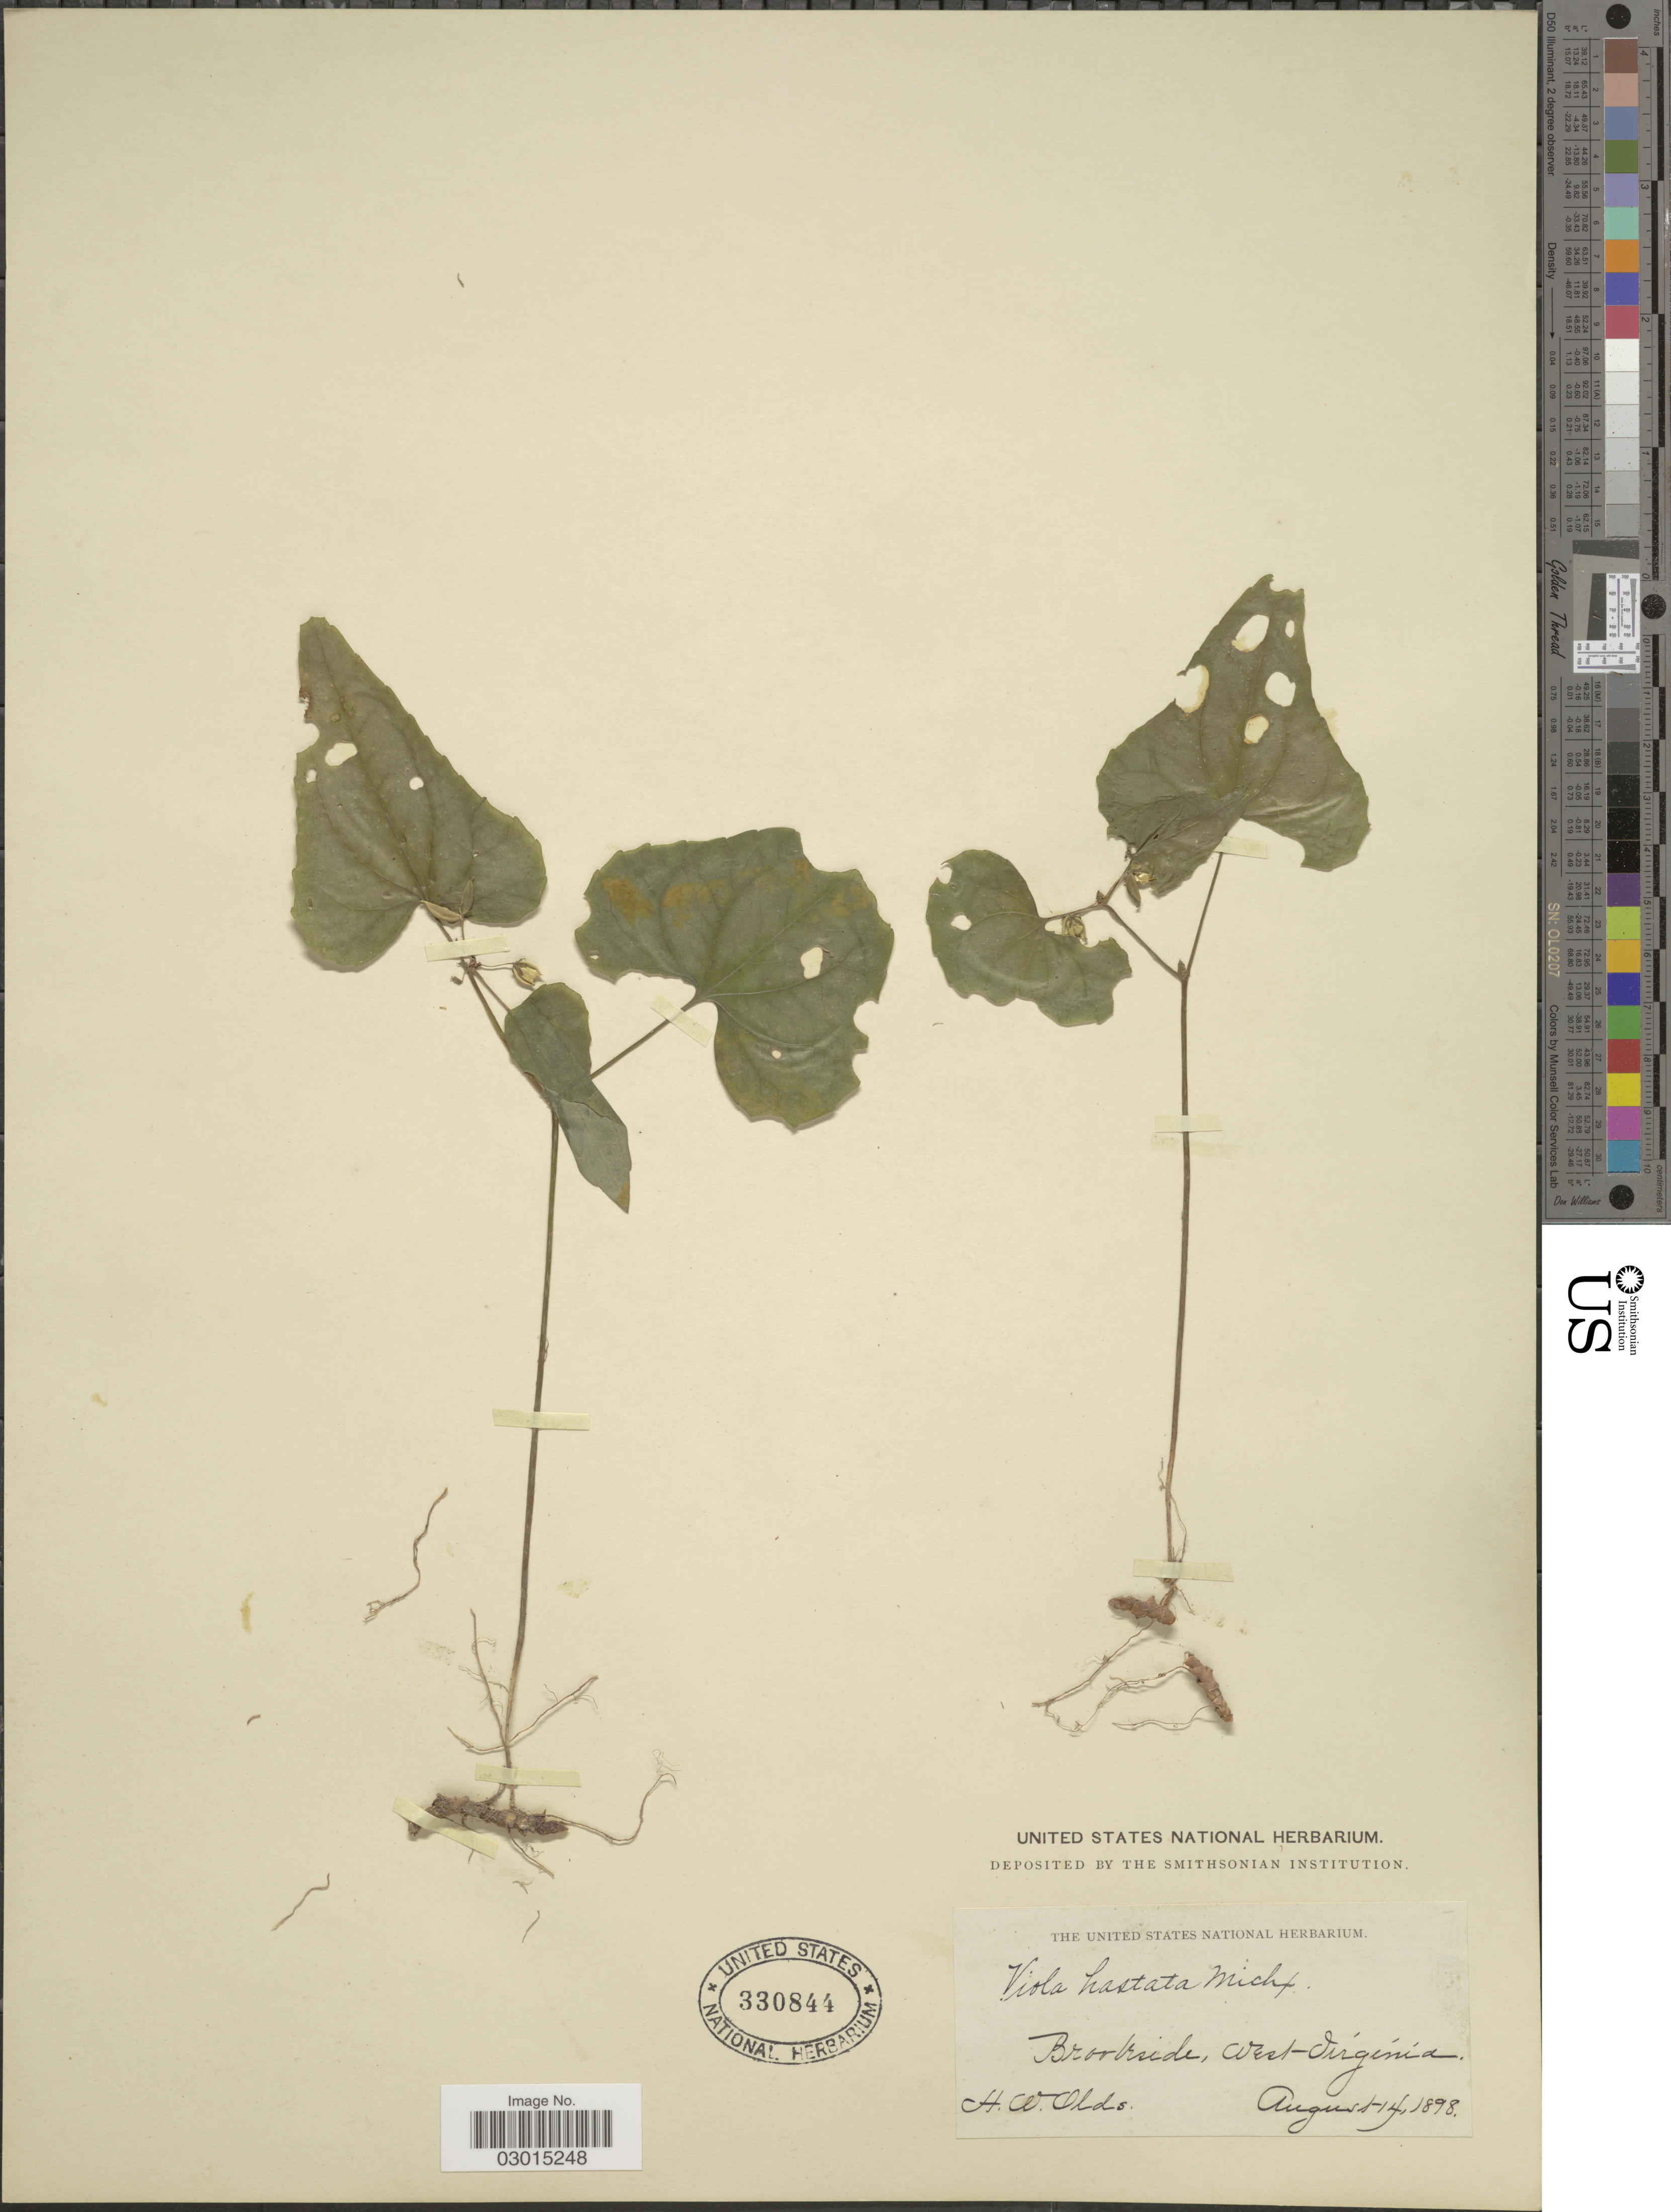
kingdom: Plantae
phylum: Tracheophyta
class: Magnoliopsida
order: Malpighiales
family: Violaceae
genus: Viola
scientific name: Viola hastata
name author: Michx.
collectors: H. W. Olds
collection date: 1898-08-14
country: United States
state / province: West Virginia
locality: Brookeside.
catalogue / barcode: US 330844